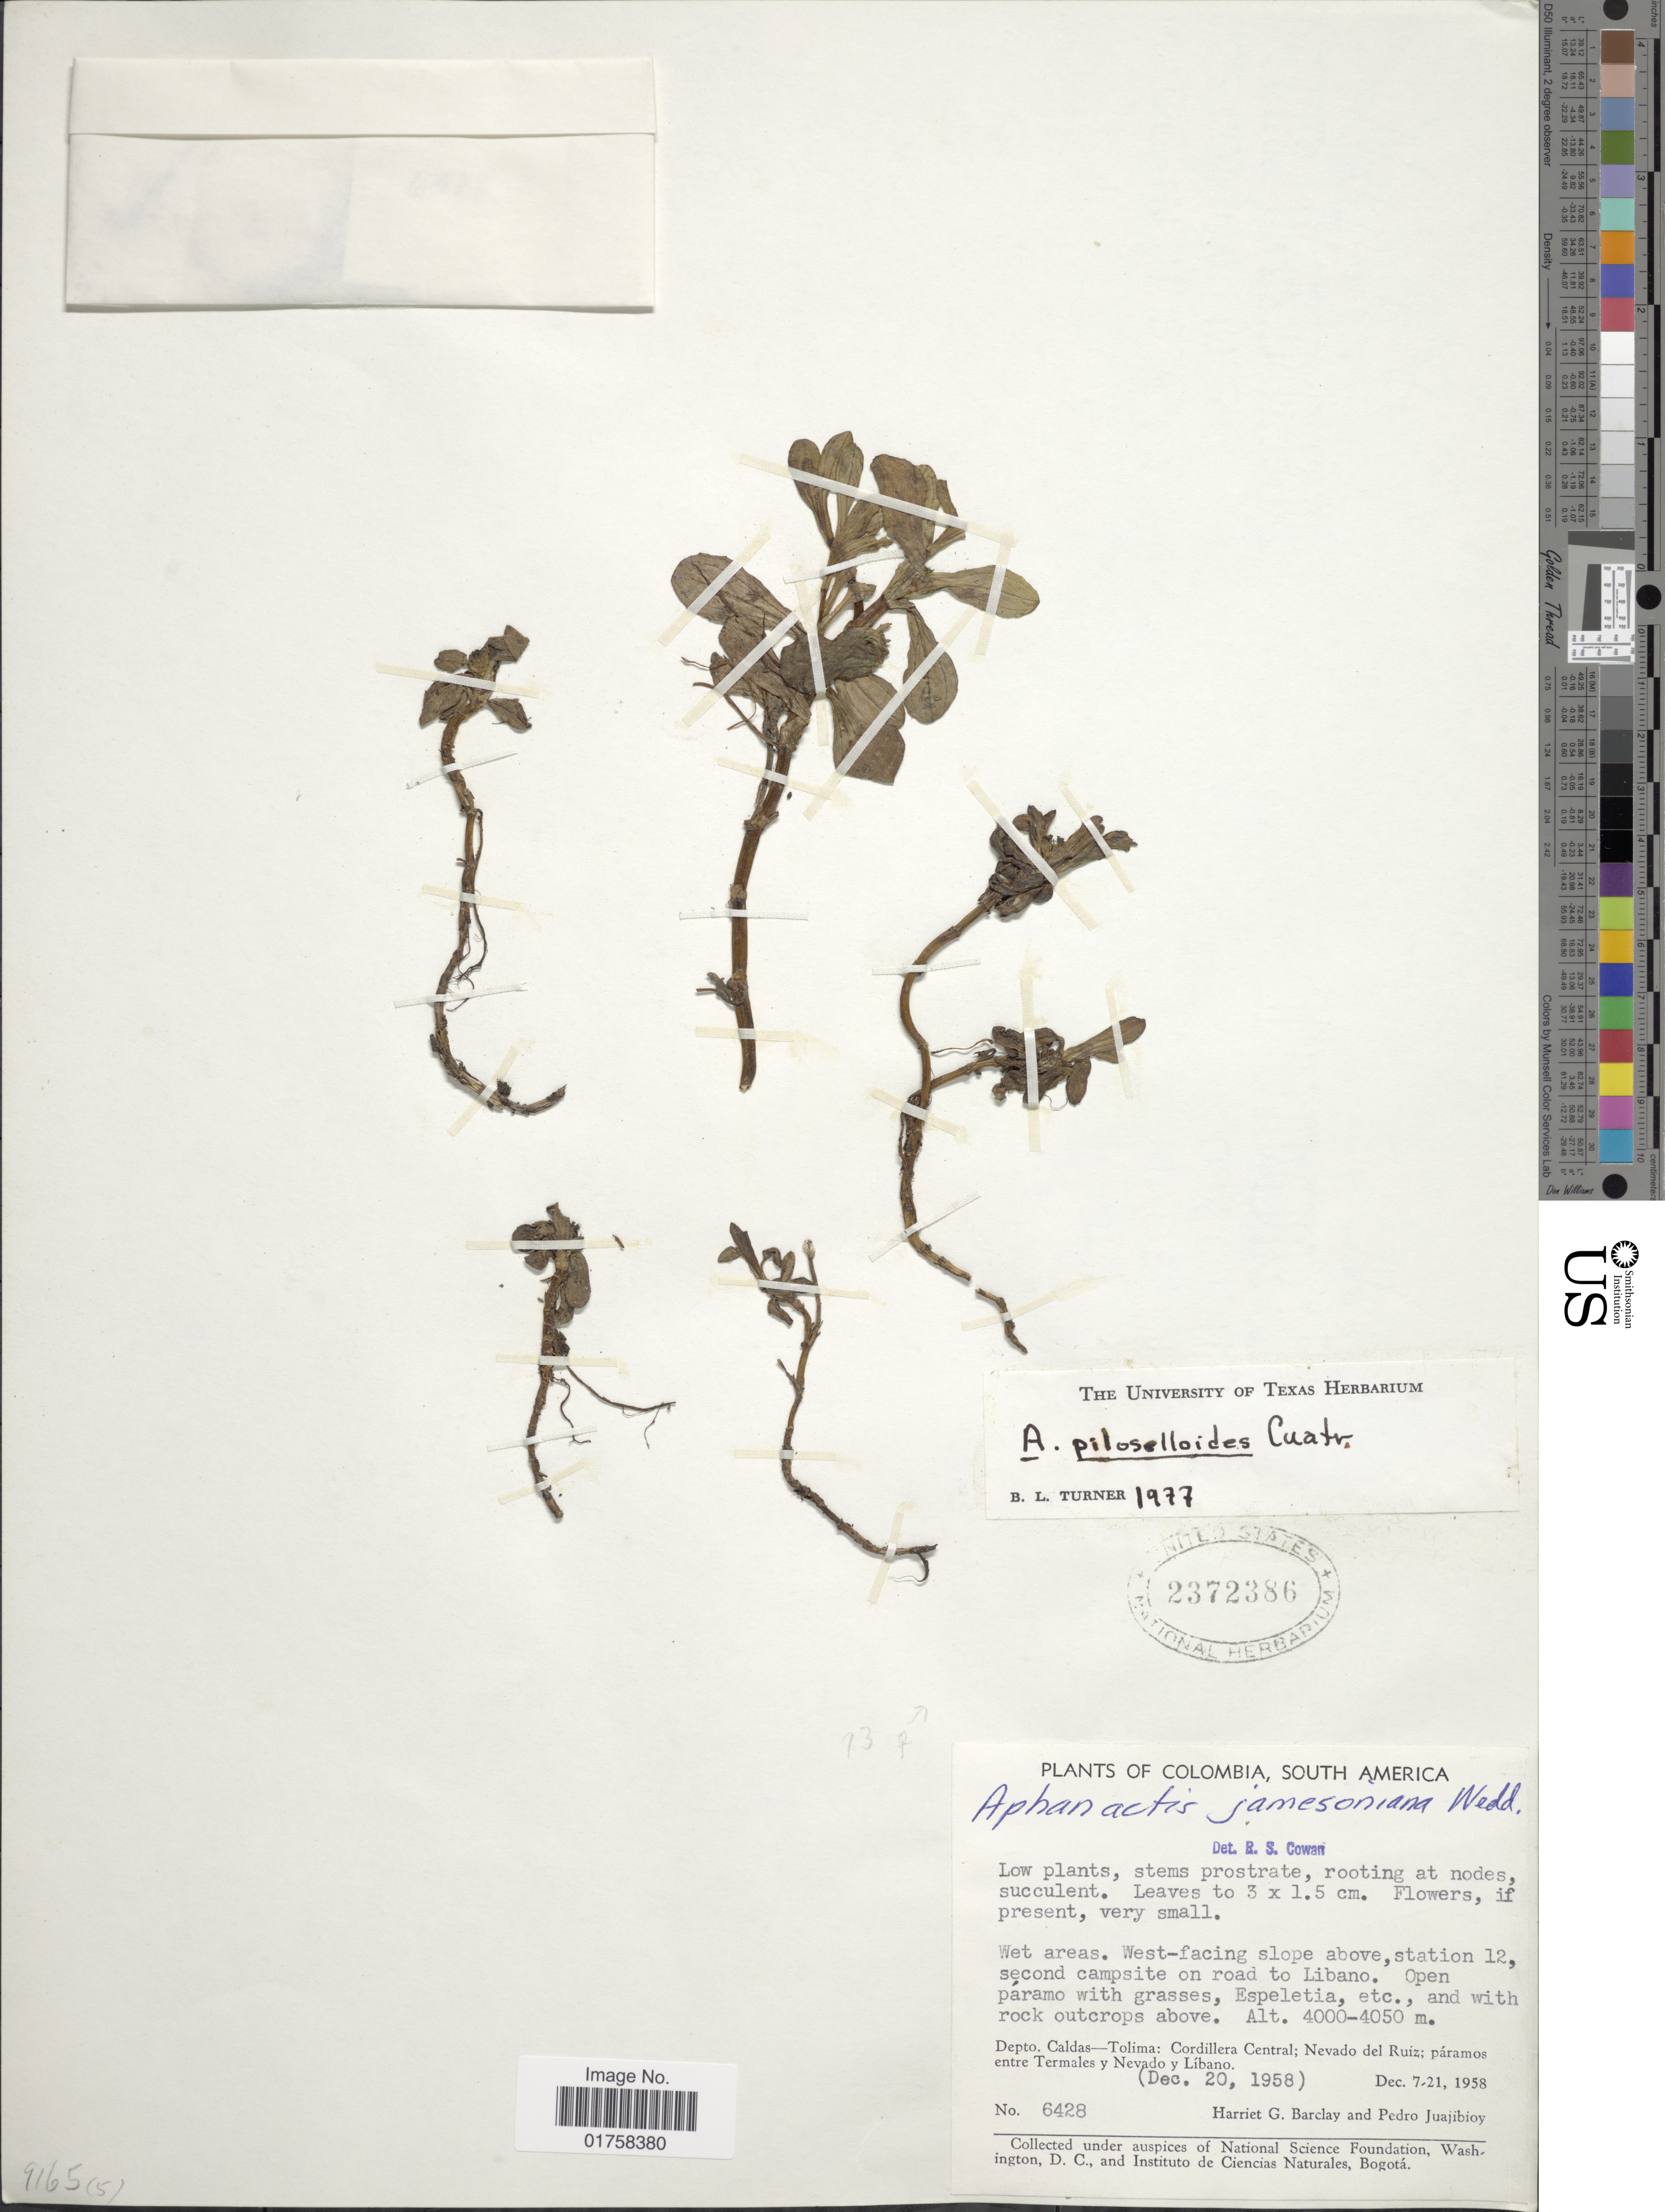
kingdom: Plantae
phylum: Tracheophyta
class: Magnoliopsida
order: Asterales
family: Asteraceae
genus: Aphanactis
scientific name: Aphanactis piloselloides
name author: Cuatrec.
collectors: H. G. Barclay & P. Juajibioy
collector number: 6428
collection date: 1958-12-20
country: Colombia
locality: Depto. Caldas-Tolima: Cordillera Central; Nevado del Ruiz; paramos entre Termales y Nevado y Libano. Wet areas. West-facing slope above, station 12, second campsite on road to libano.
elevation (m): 4000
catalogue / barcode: US 2372386